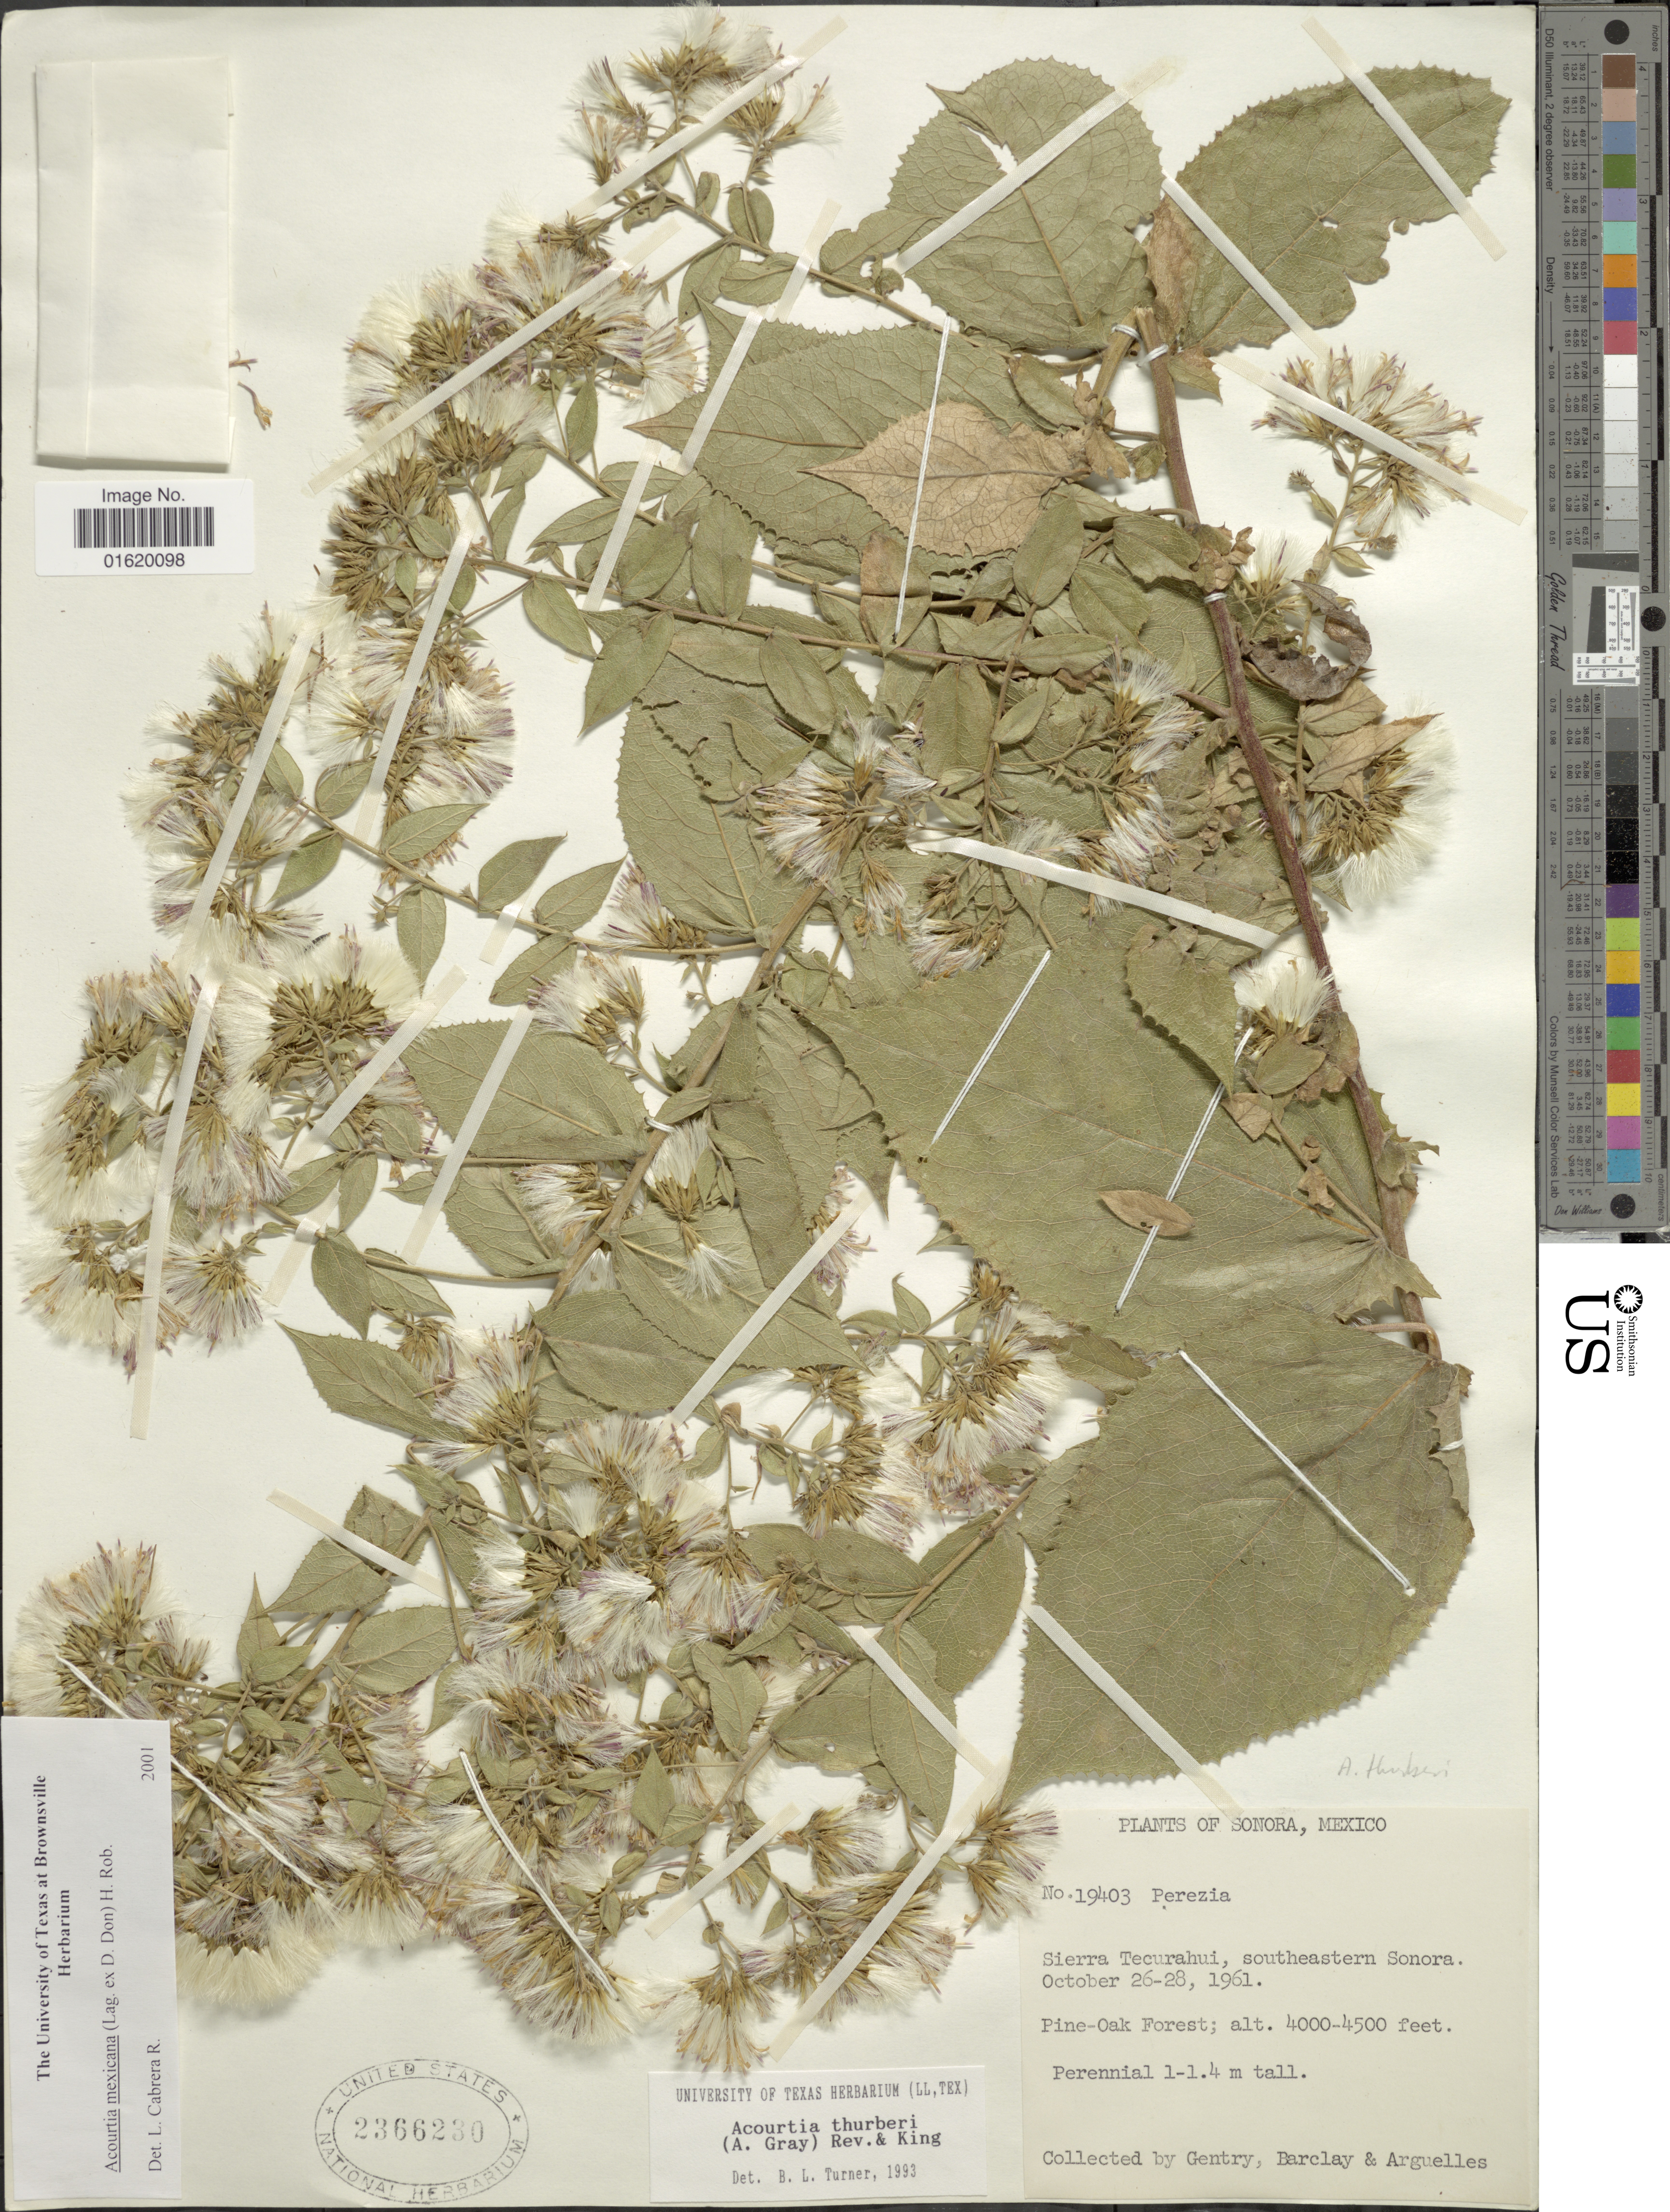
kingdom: Plantae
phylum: Tracheophyta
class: Magnoliopsida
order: Asterales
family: Asteraceae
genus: Acourtia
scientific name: Acourtia mexicana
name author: (Lag. ex D. Don) H. Rob.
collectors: Gentry, --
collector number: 19403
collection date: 1961-10-26/1961-10-28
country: Mexico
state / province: Sonora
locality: Sierra Tecurahui, southeastern Sonora, Pine-Oak Forest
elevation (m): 1219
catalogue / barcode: US 2366230